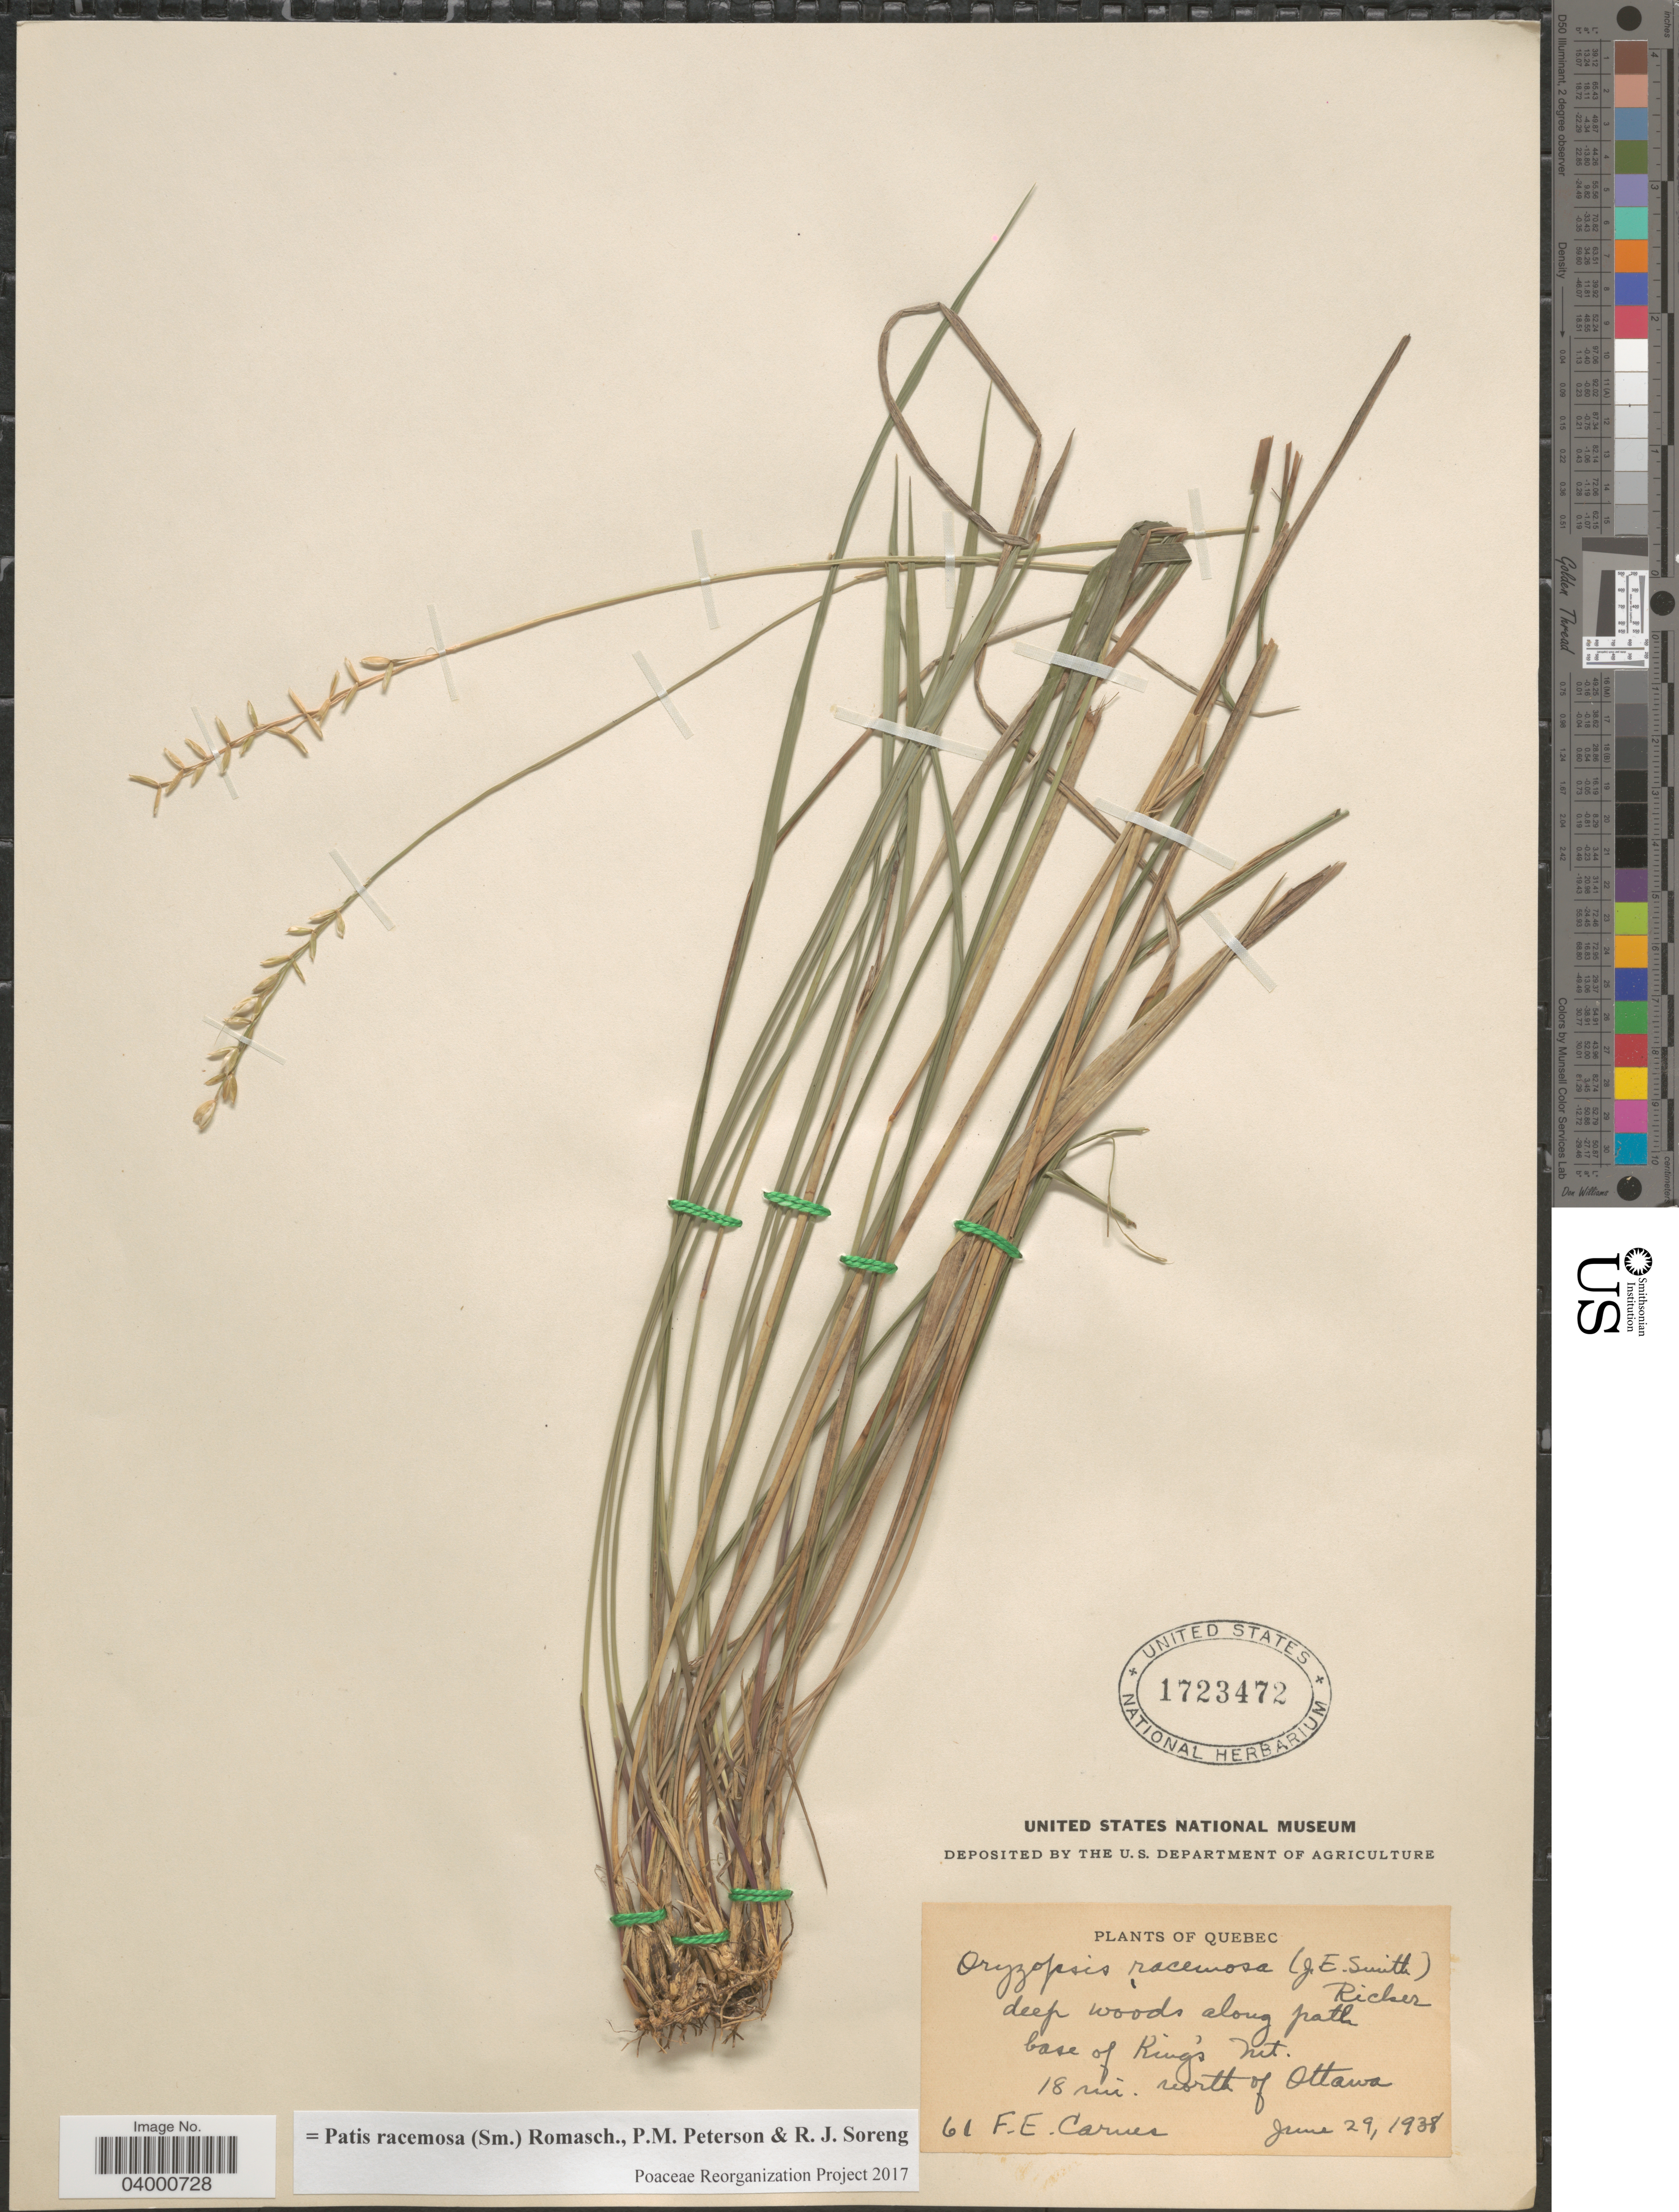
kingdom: Plantae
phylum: Tracheophyta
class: Liliopsida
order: Poales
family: Poaceae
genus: Patis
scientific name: Patis racemosa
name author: (Sm.) Romasch. et al.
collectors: F. Carnes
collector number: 61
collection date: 1938-06-29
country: Canada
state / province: Quebec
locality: Deep woods along path base of King's Mt. 18 mi. north of Ottawa.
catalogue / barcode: US 1723472